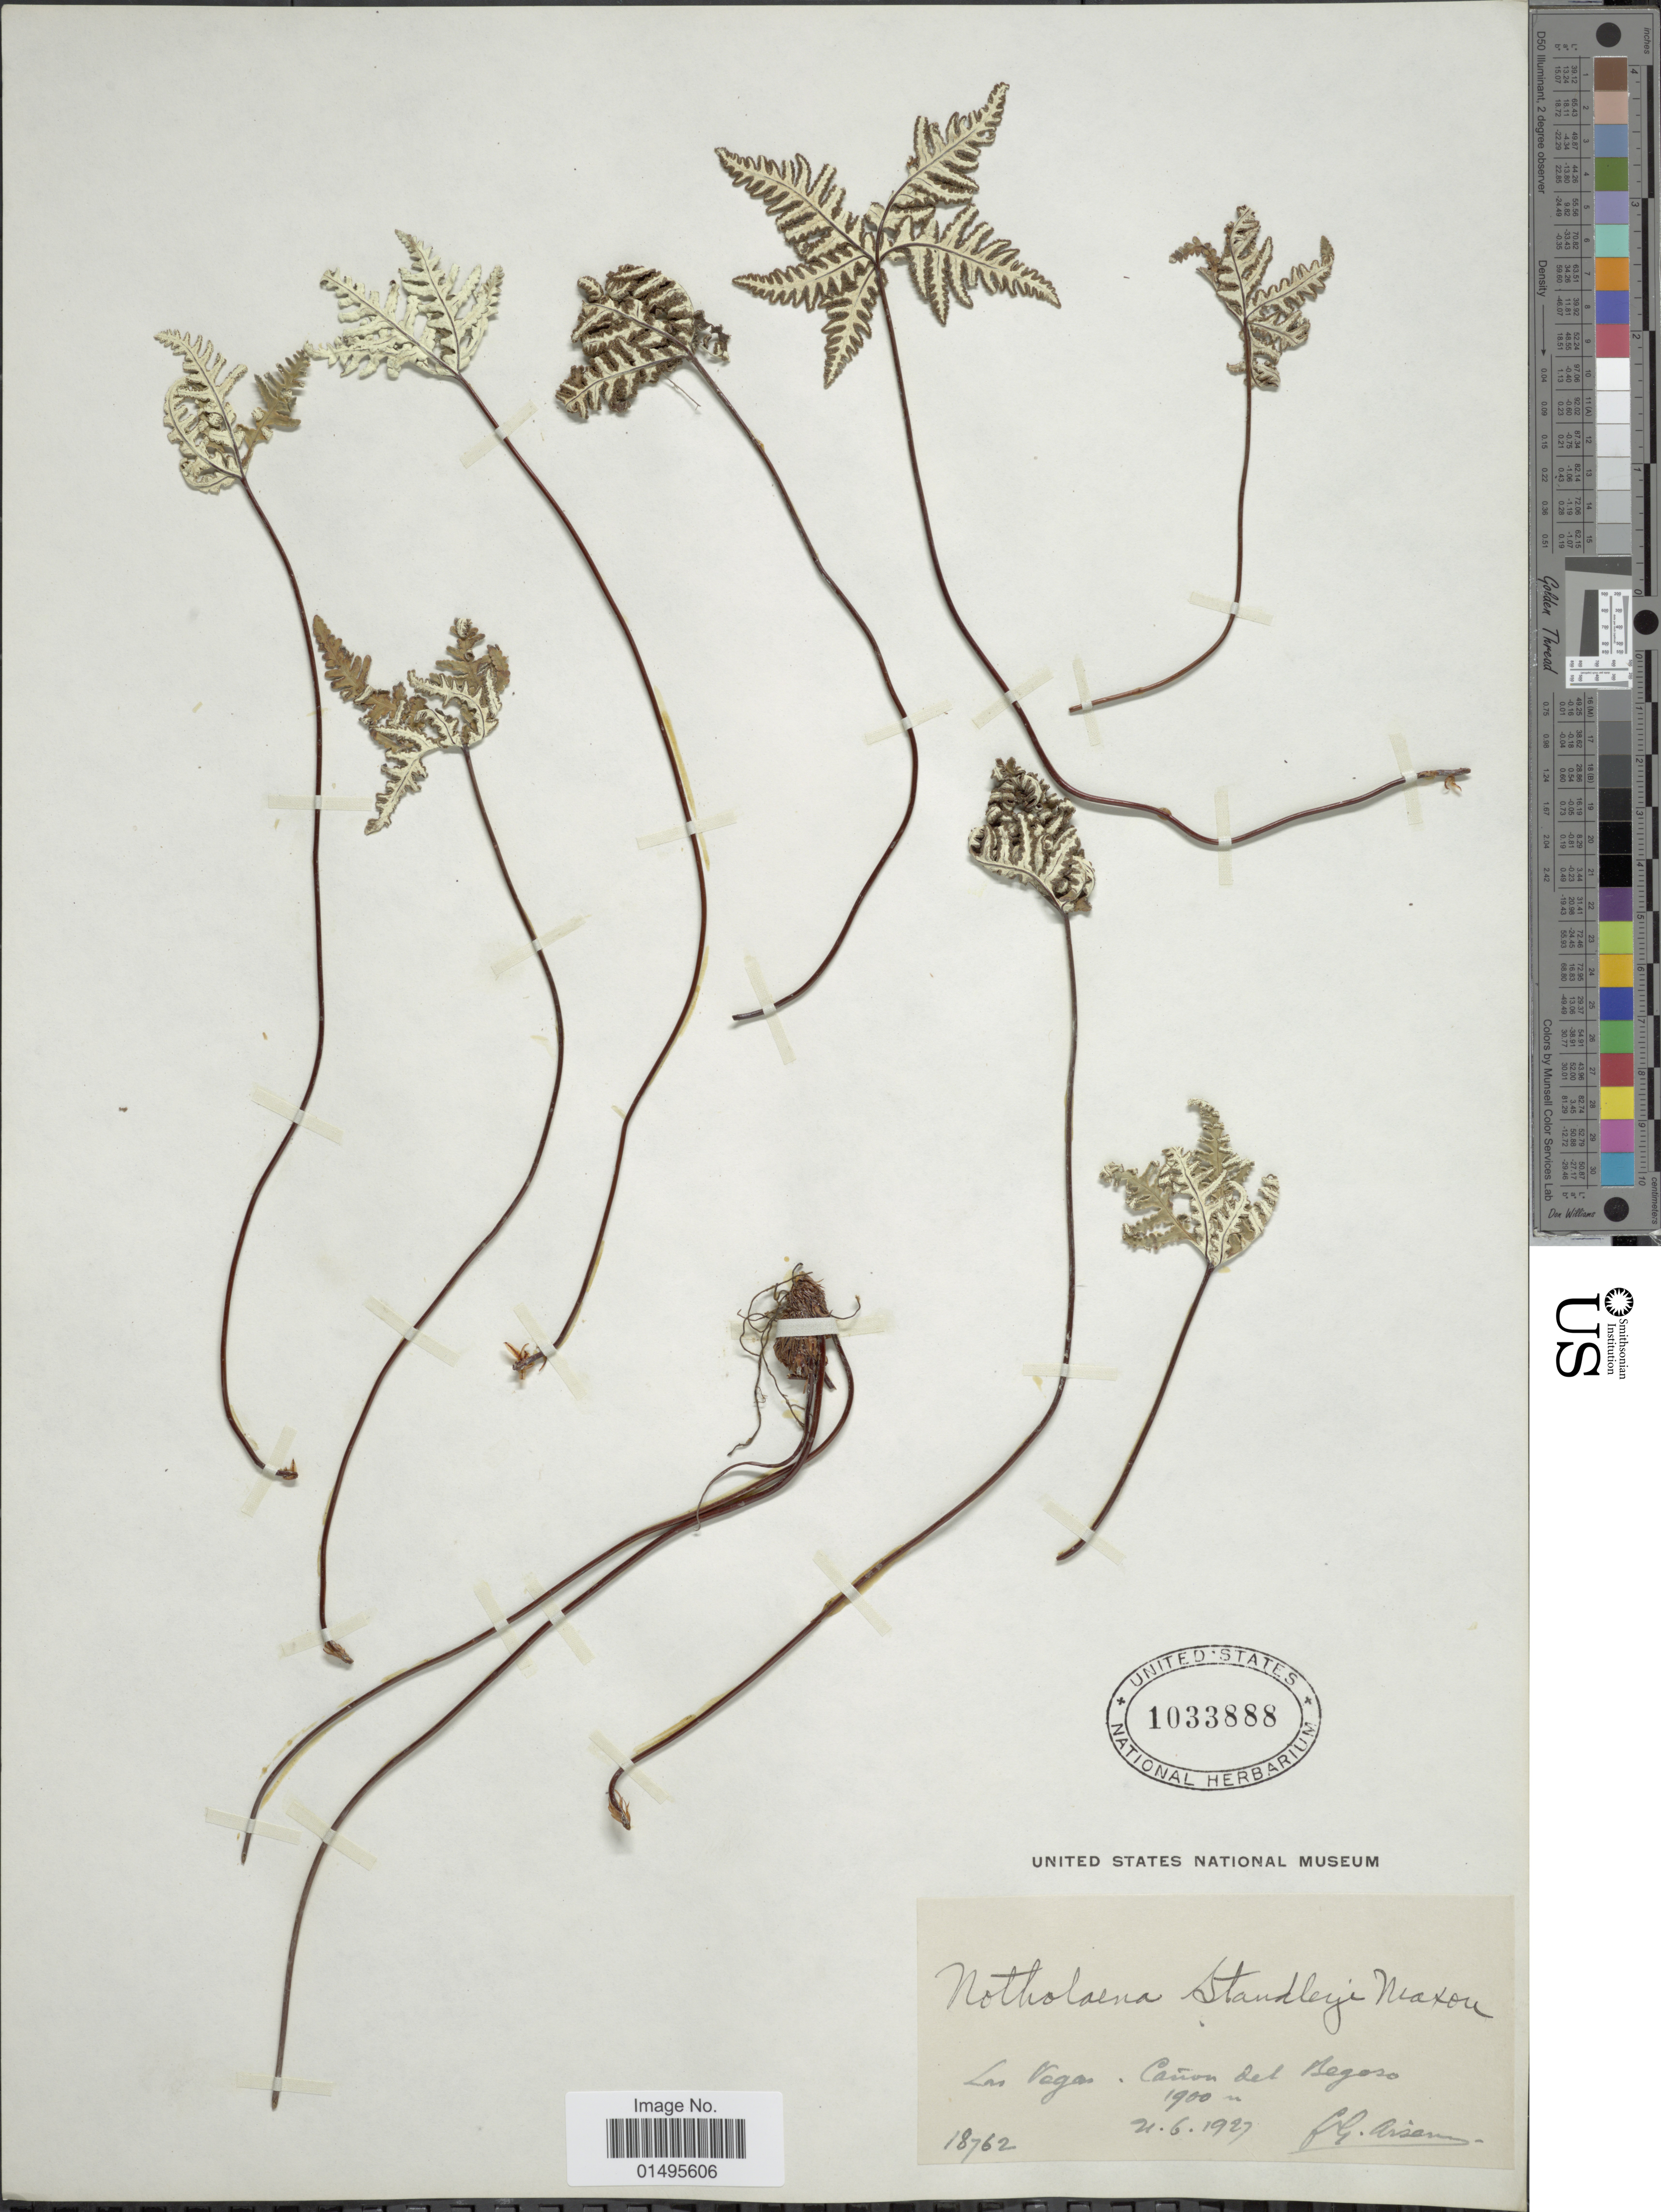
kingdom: Plantae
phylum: Tracheophyta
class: Polypodiopsida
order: Polypodiales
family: Pteridaceae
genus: Notholaena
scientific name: Notholaena standleyi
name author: Maxon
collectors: Bro. G. Arsène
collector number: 18762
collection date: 1927-06-21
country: United States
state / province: Nevada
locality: Las Vegas, Canon del Negocio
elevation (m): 1900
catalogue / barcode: US 1033888